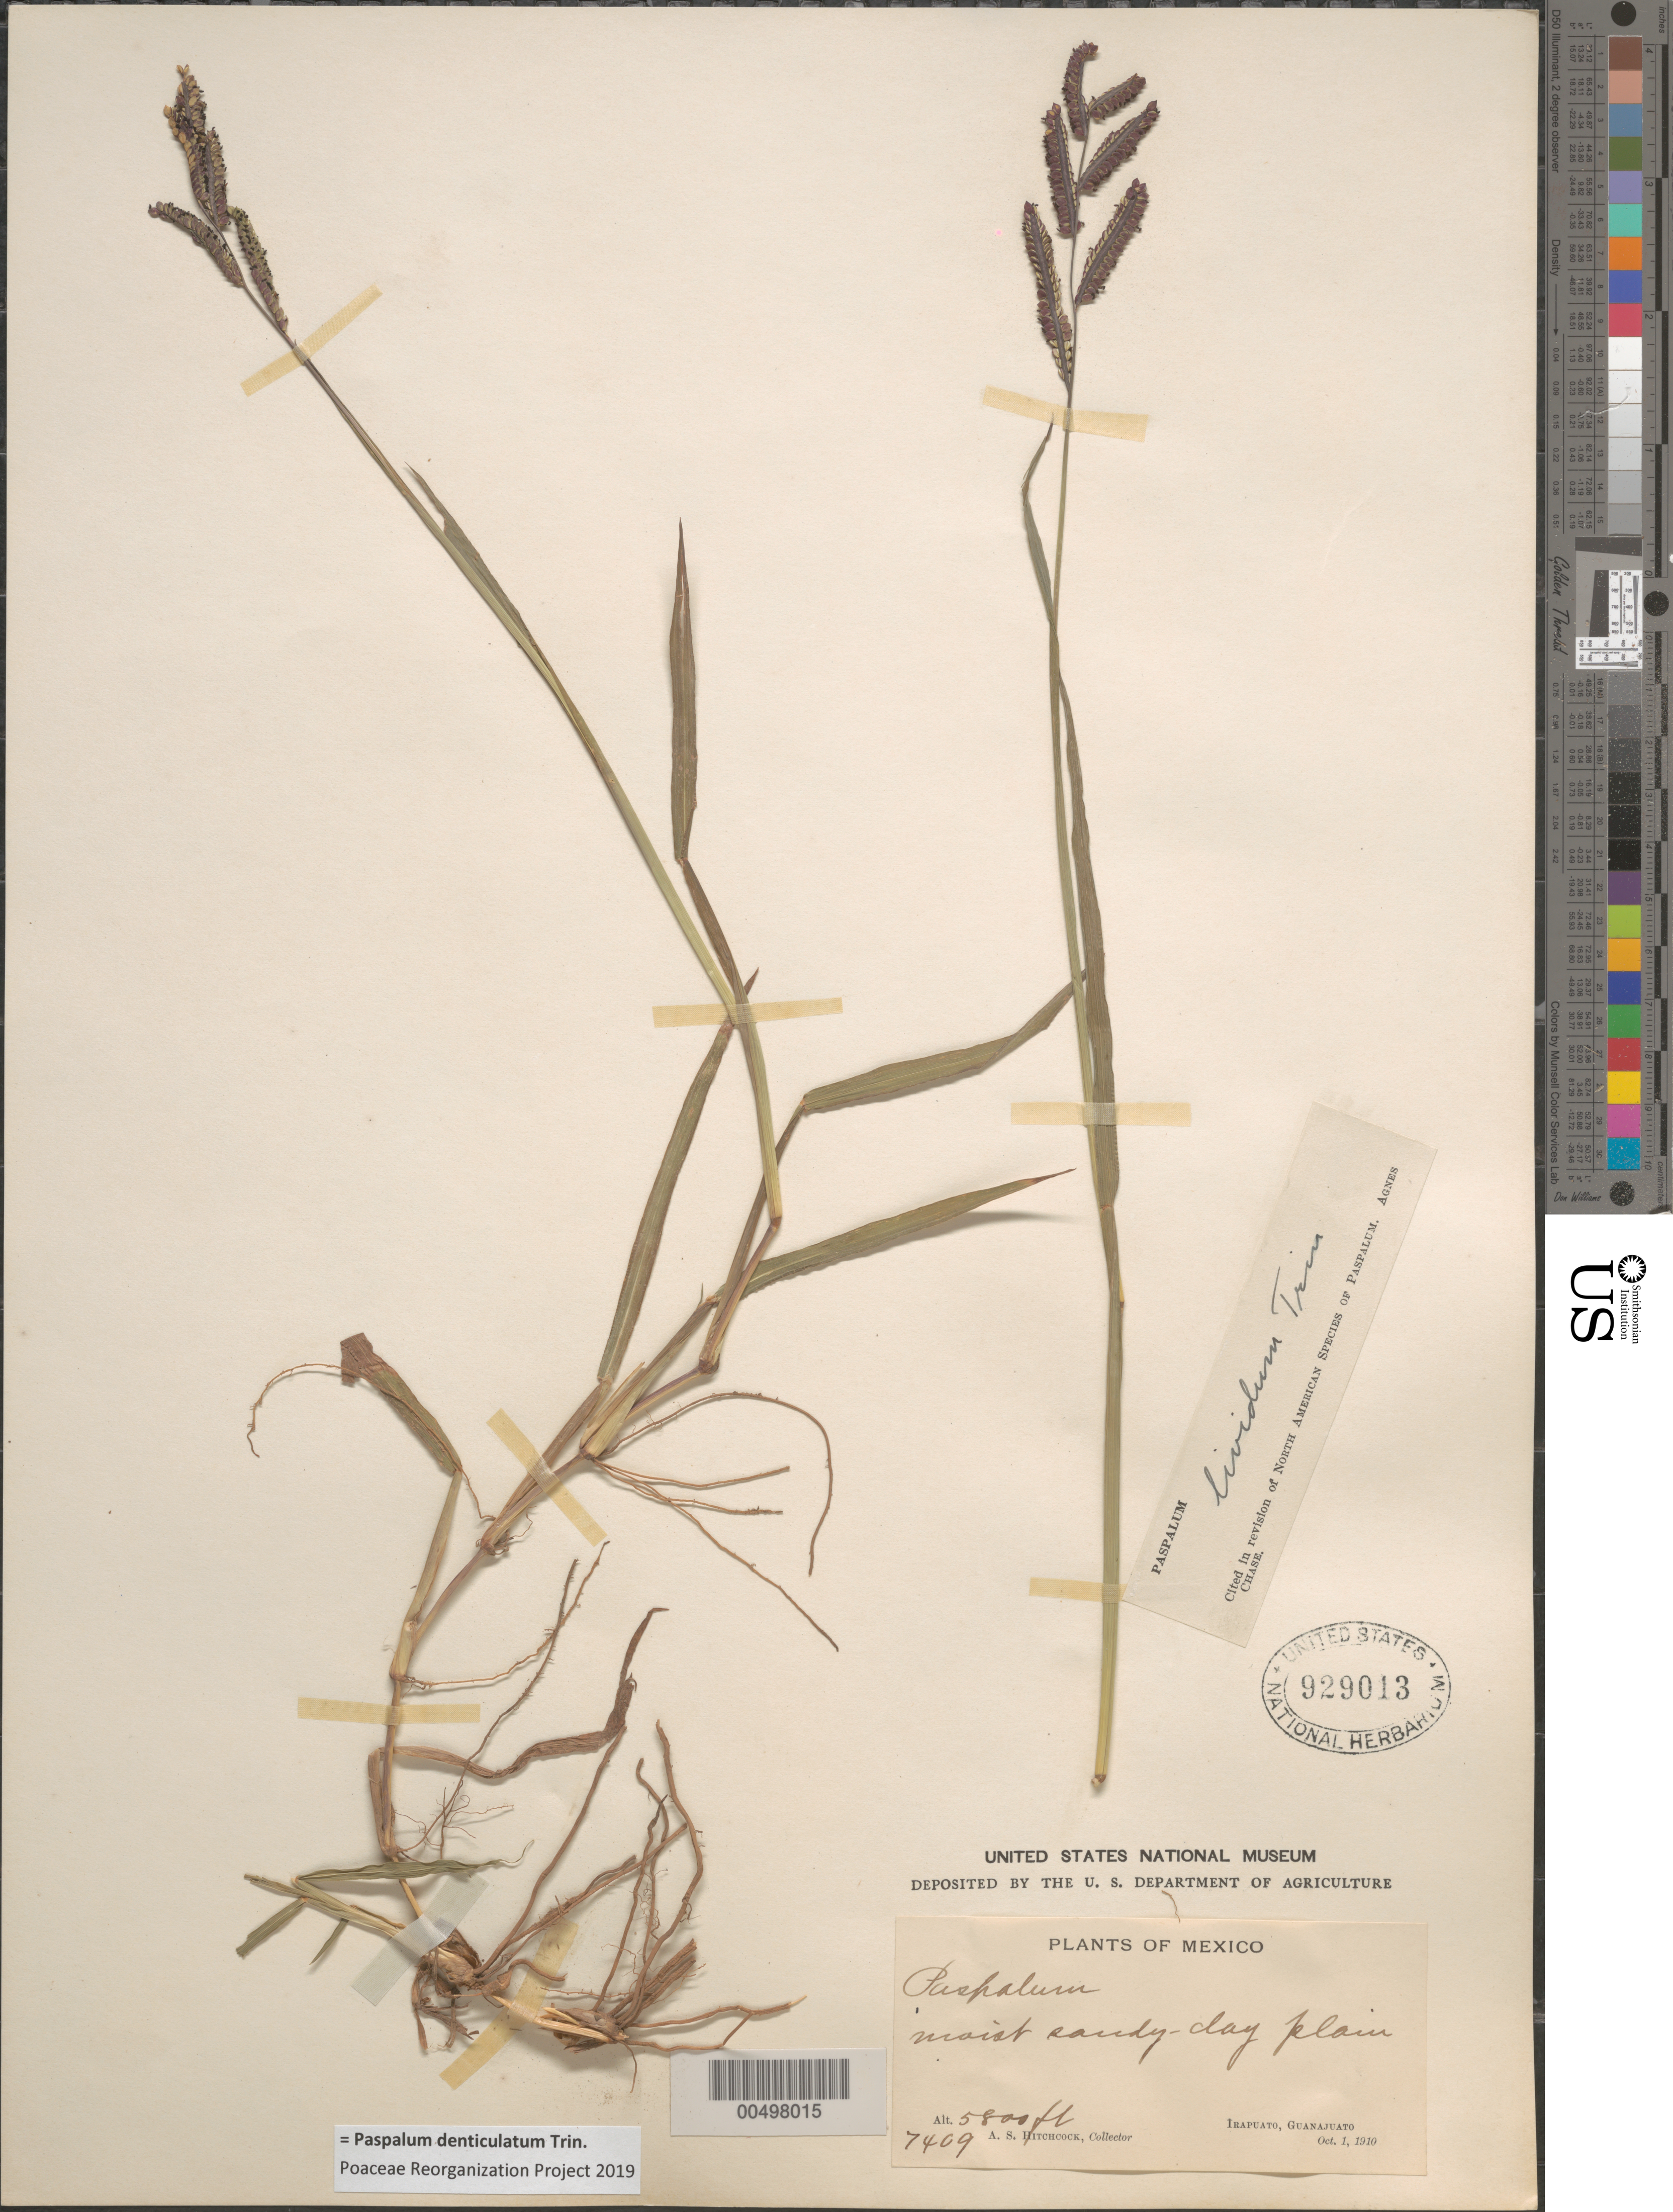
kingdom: Plantae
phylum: Tracheophyta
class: Liliopsida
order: Poales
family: Poaceae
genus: Paspalum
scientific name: Paspalum lividum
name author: Trin. in Schltdl.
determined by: Chase, [M.] Agnes, (US)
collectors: A. S. Hitchcock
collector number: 7409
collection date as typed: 1 Oct 1910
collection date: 1910-10-01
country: Mexico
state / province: Guanajuato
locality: Irapuato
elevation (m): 1768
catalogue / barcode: US 929013